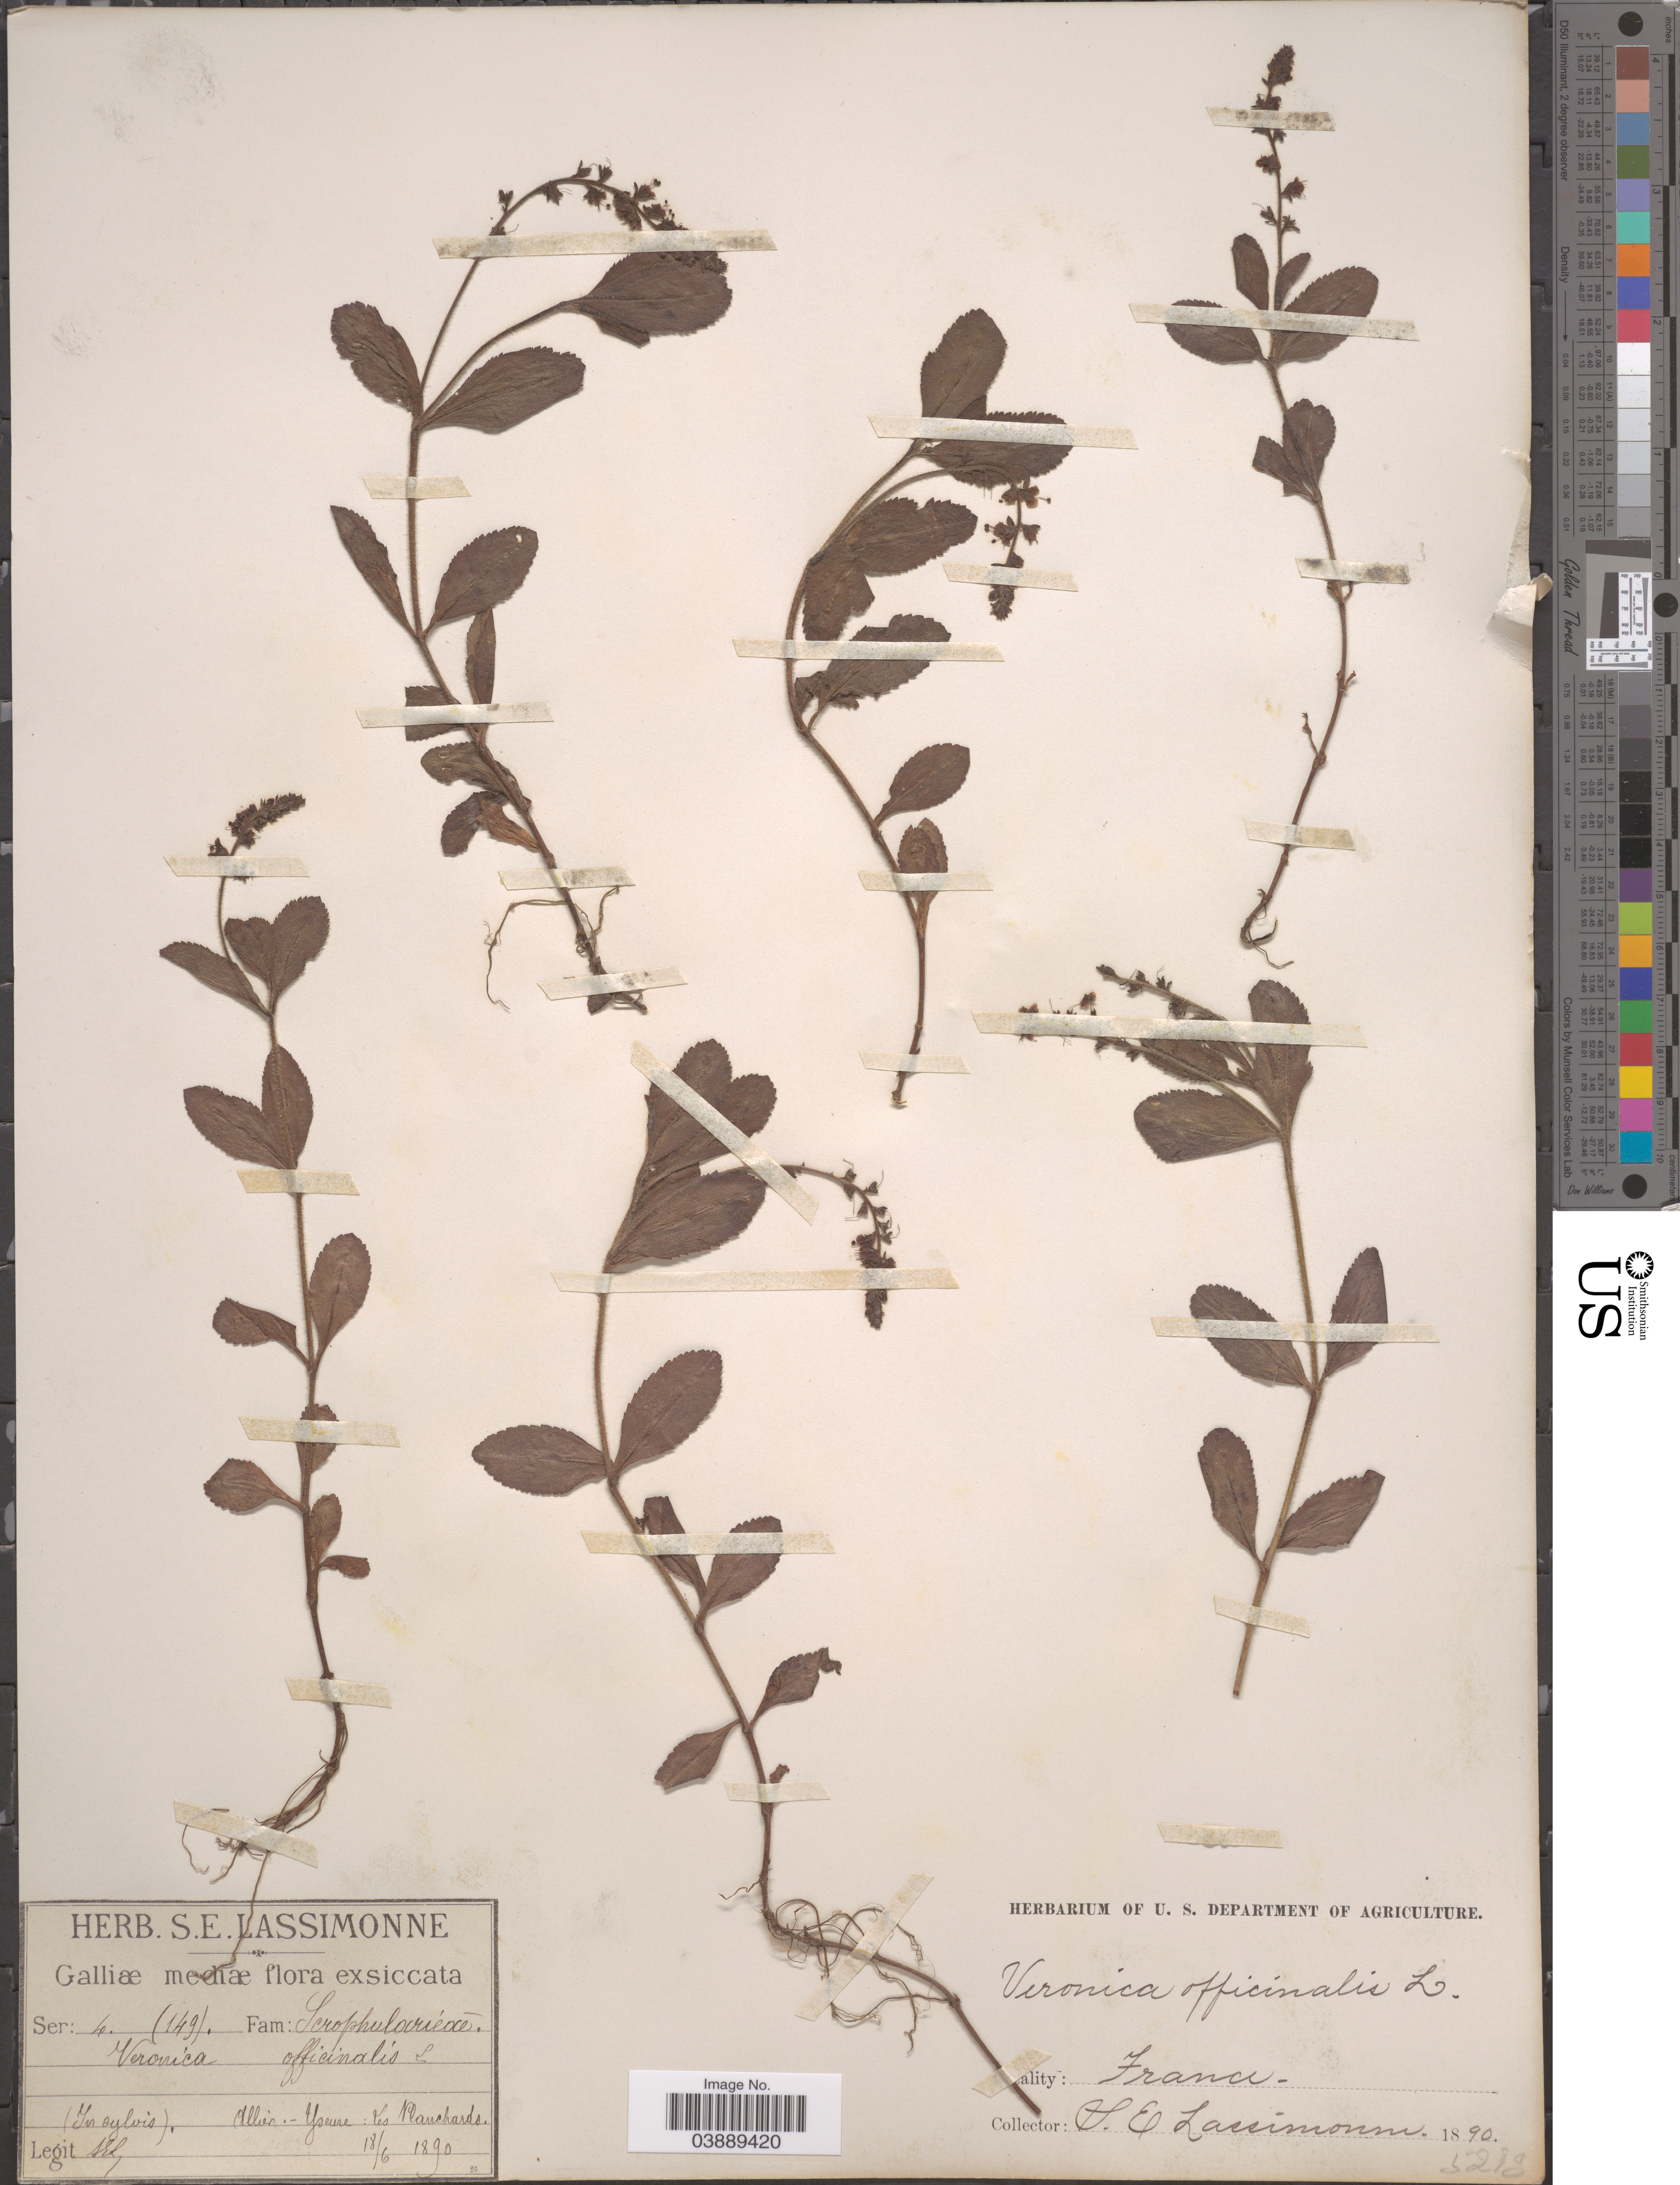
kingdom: Plantae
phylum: Tracheophyta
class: Magnoliopsida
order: Lamiales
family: Plantaginaceae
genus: Veronica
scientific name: Veronica officinalis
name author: L.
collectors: S. Lassimonne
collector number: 149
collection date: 1890-06-18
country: France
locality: Galliæ. Allier. - Yseure; Les Ranchardo.